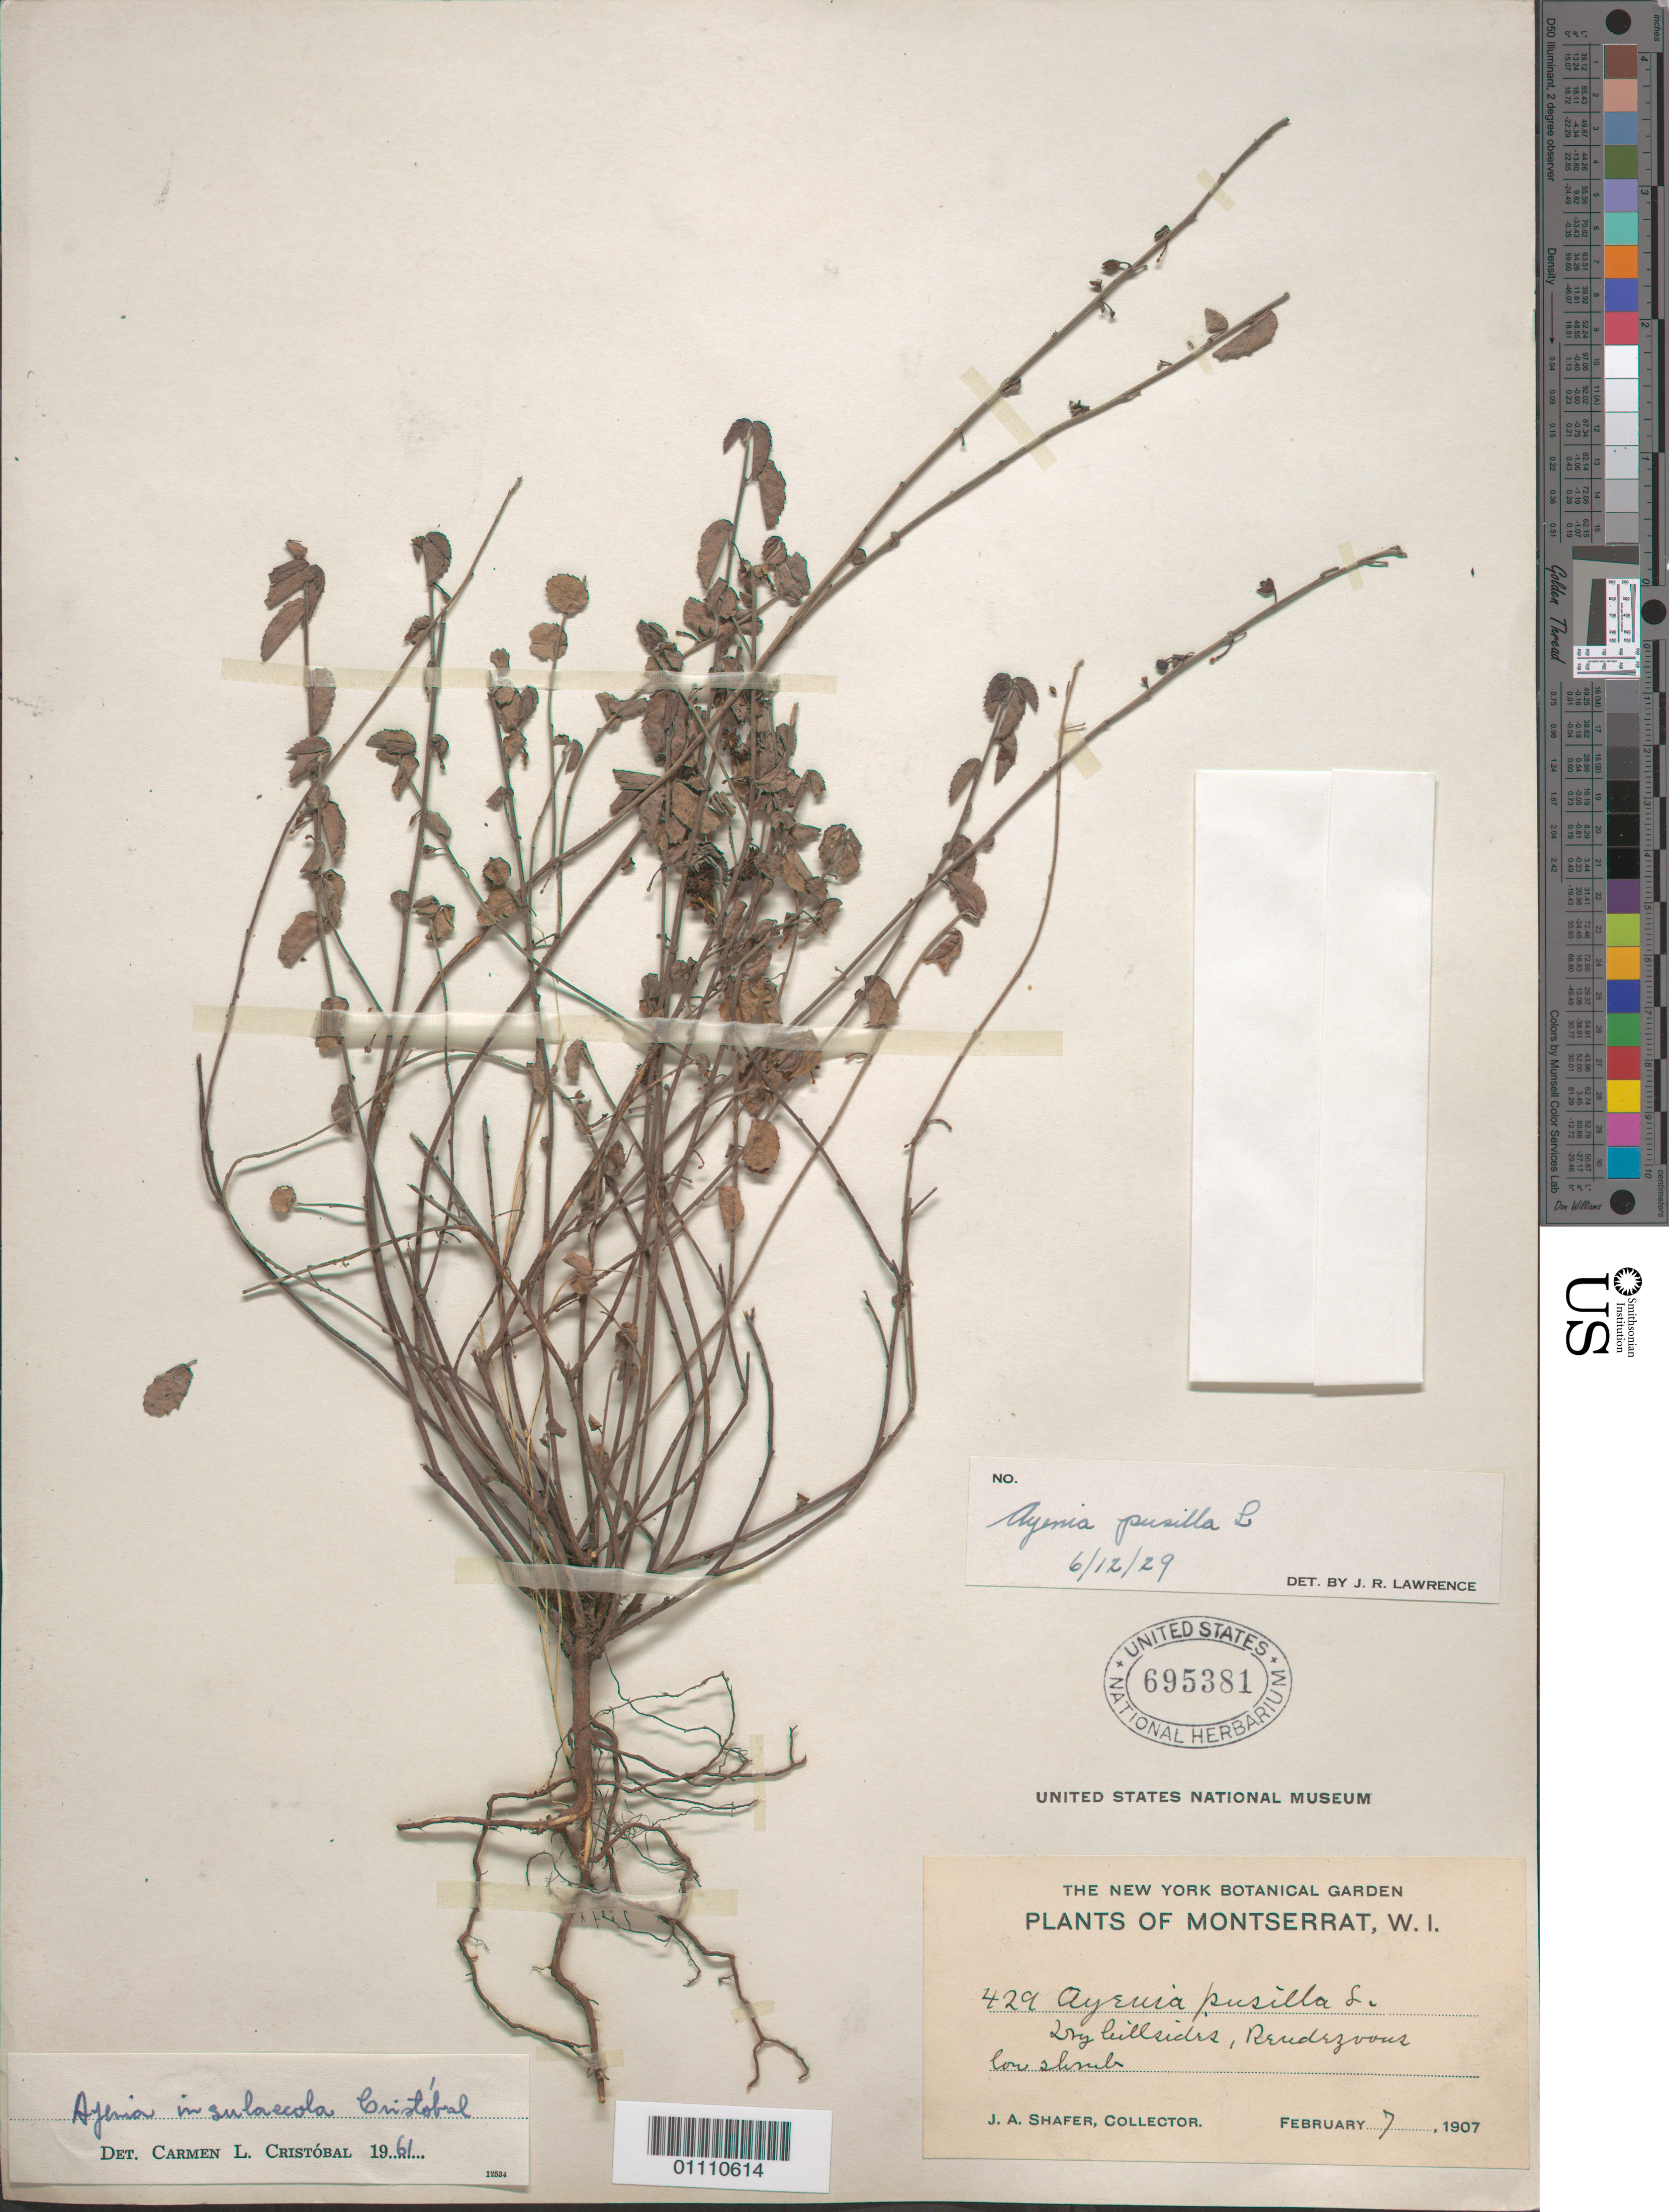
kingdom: Plantae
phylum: Tracheophyta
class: Magnoliopsida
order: Malvales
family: Malvaceae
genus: Ayenia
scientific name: Ayenia insulicola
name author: Cristóbal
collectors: J. A. Shafer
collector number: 429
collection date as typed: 07 Feb 1907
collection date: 1907-02-07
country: Montserrat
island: Montserrat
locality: Rendezvous, dry hillsides.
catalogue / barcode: US 695381